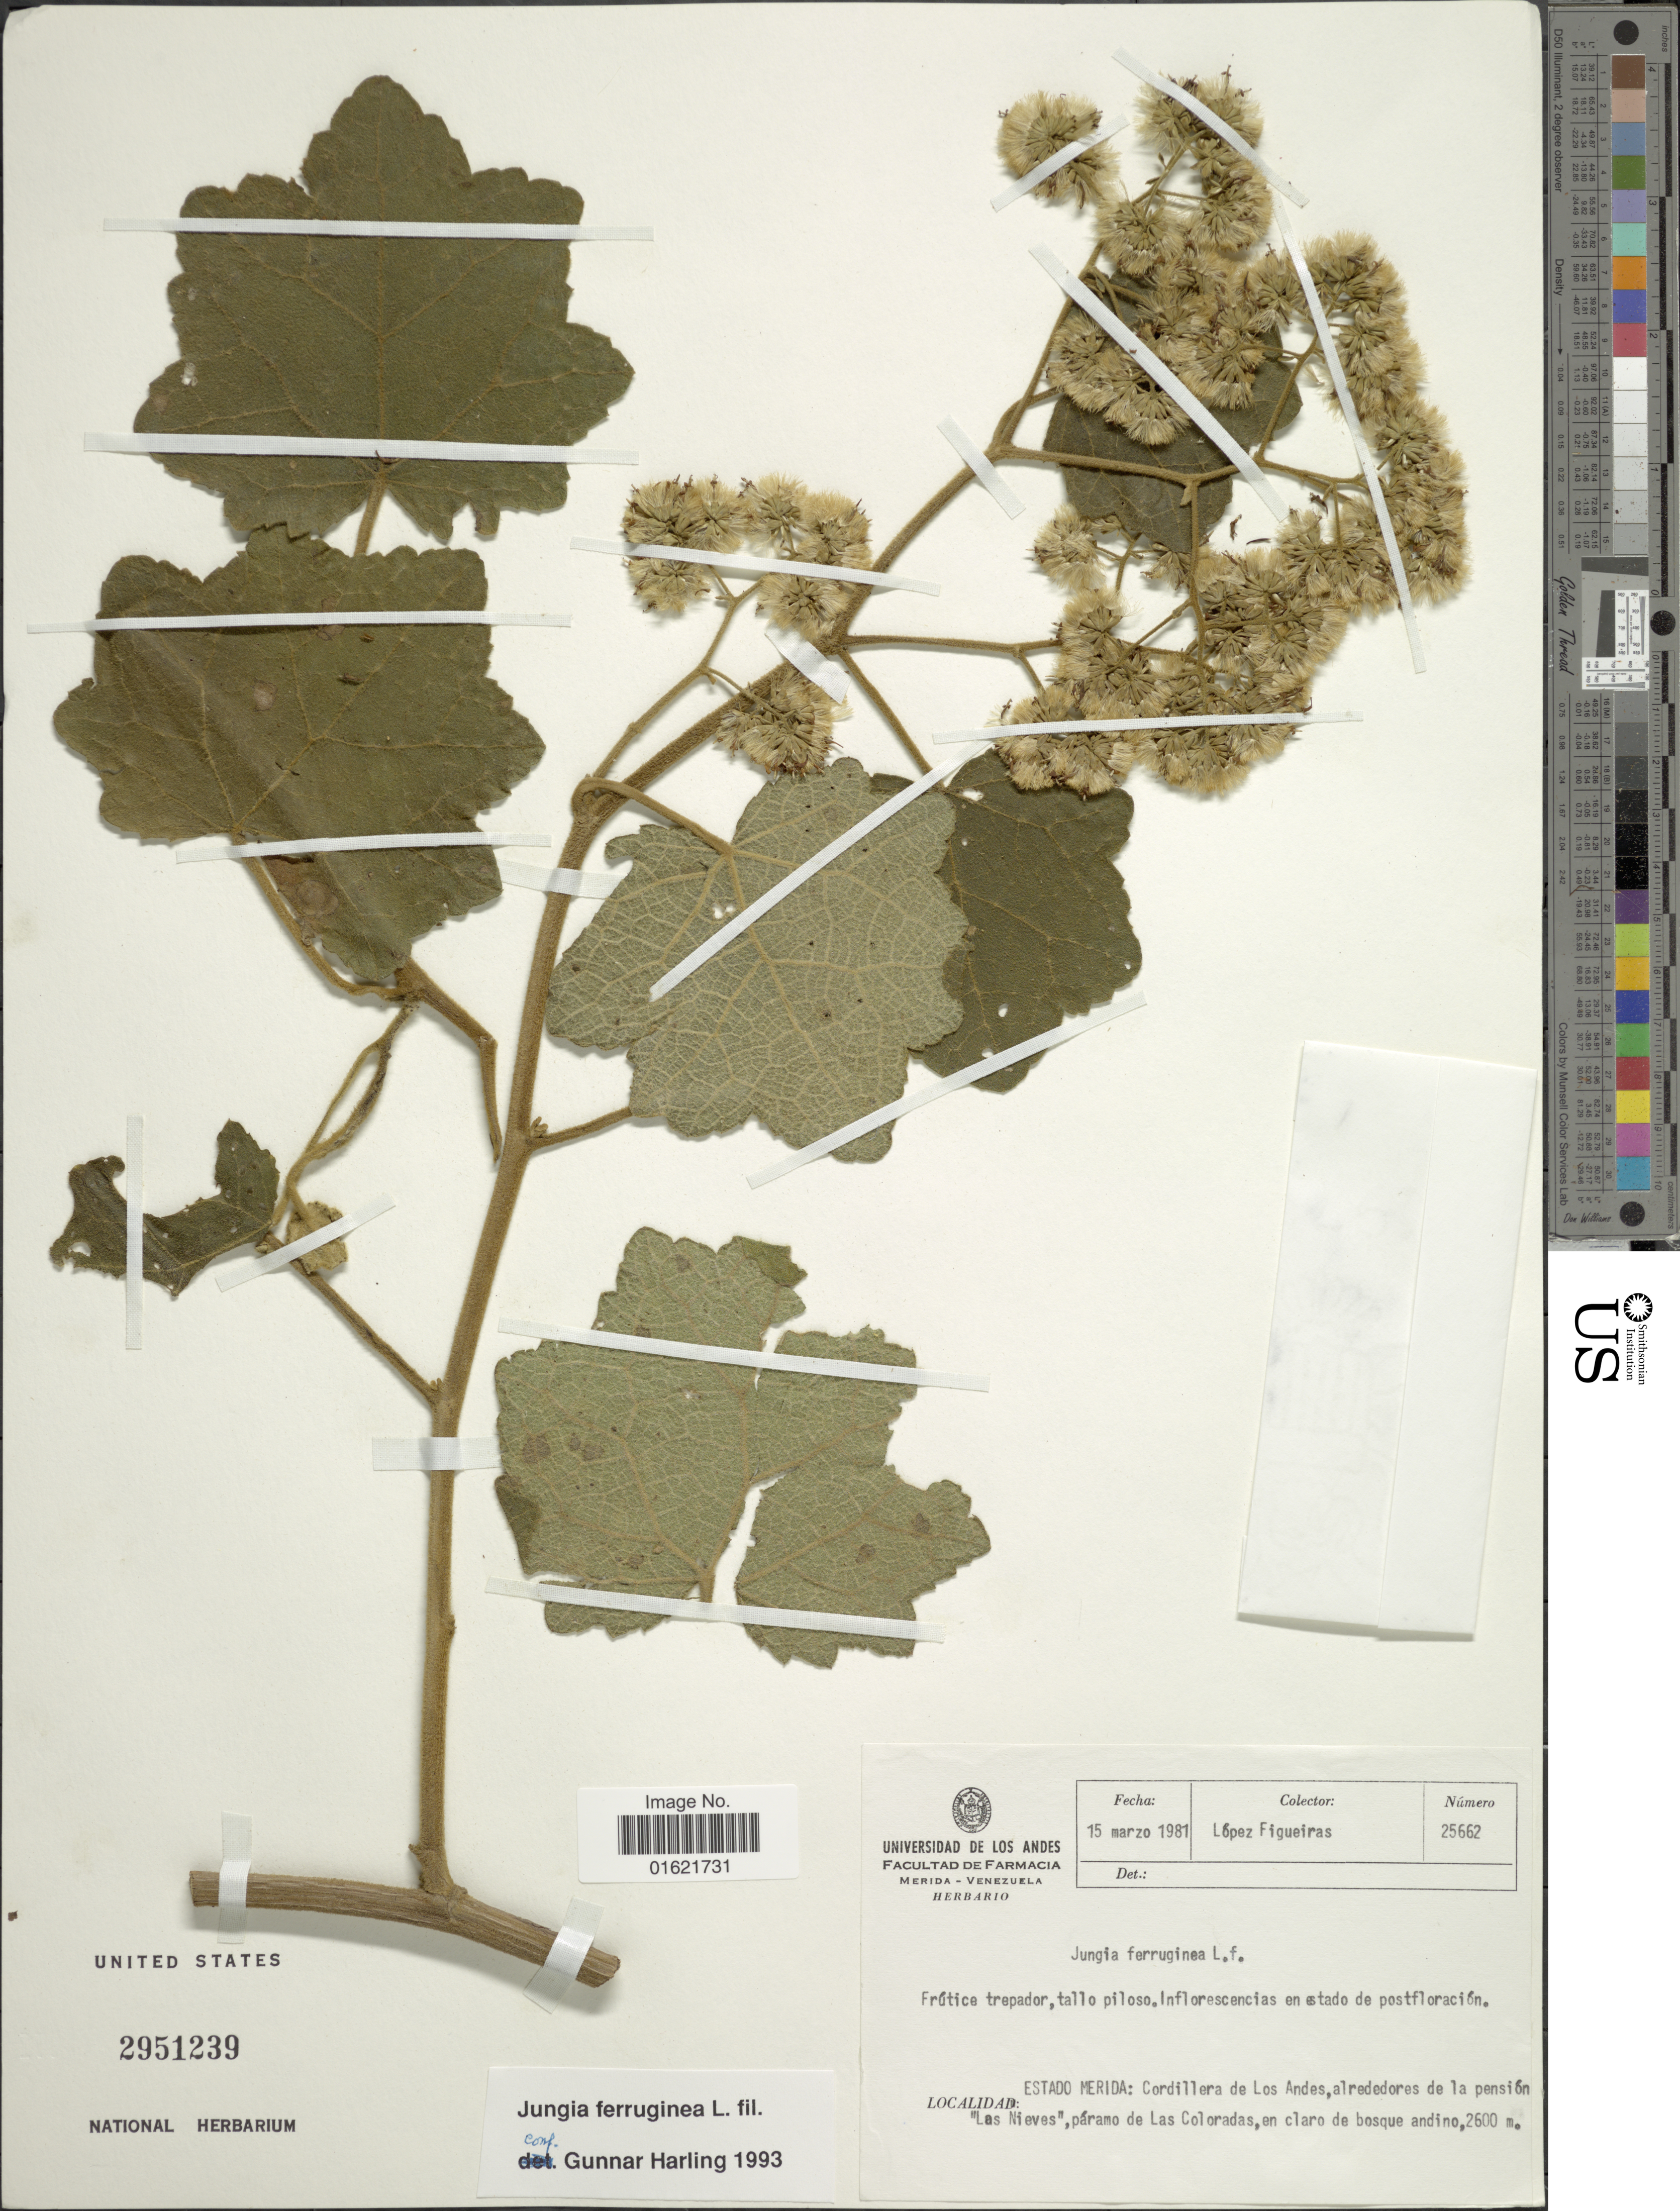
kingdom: Plantae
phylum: Tracheophyta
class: Magnoliopsida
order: Asterales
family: Asteraceae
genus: Jungia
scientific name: Jungia ferruginea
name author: L. f.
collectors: M. López Figueiras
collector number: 25662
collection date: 1981-03-15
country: Venezuela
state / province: Mérida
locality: Cordillera de Los Andes, alrededores de la ;pension Las Nieves, paramo de Las Coloradas, en claro en bosque andino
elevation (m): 2600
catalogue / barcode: US 2951239